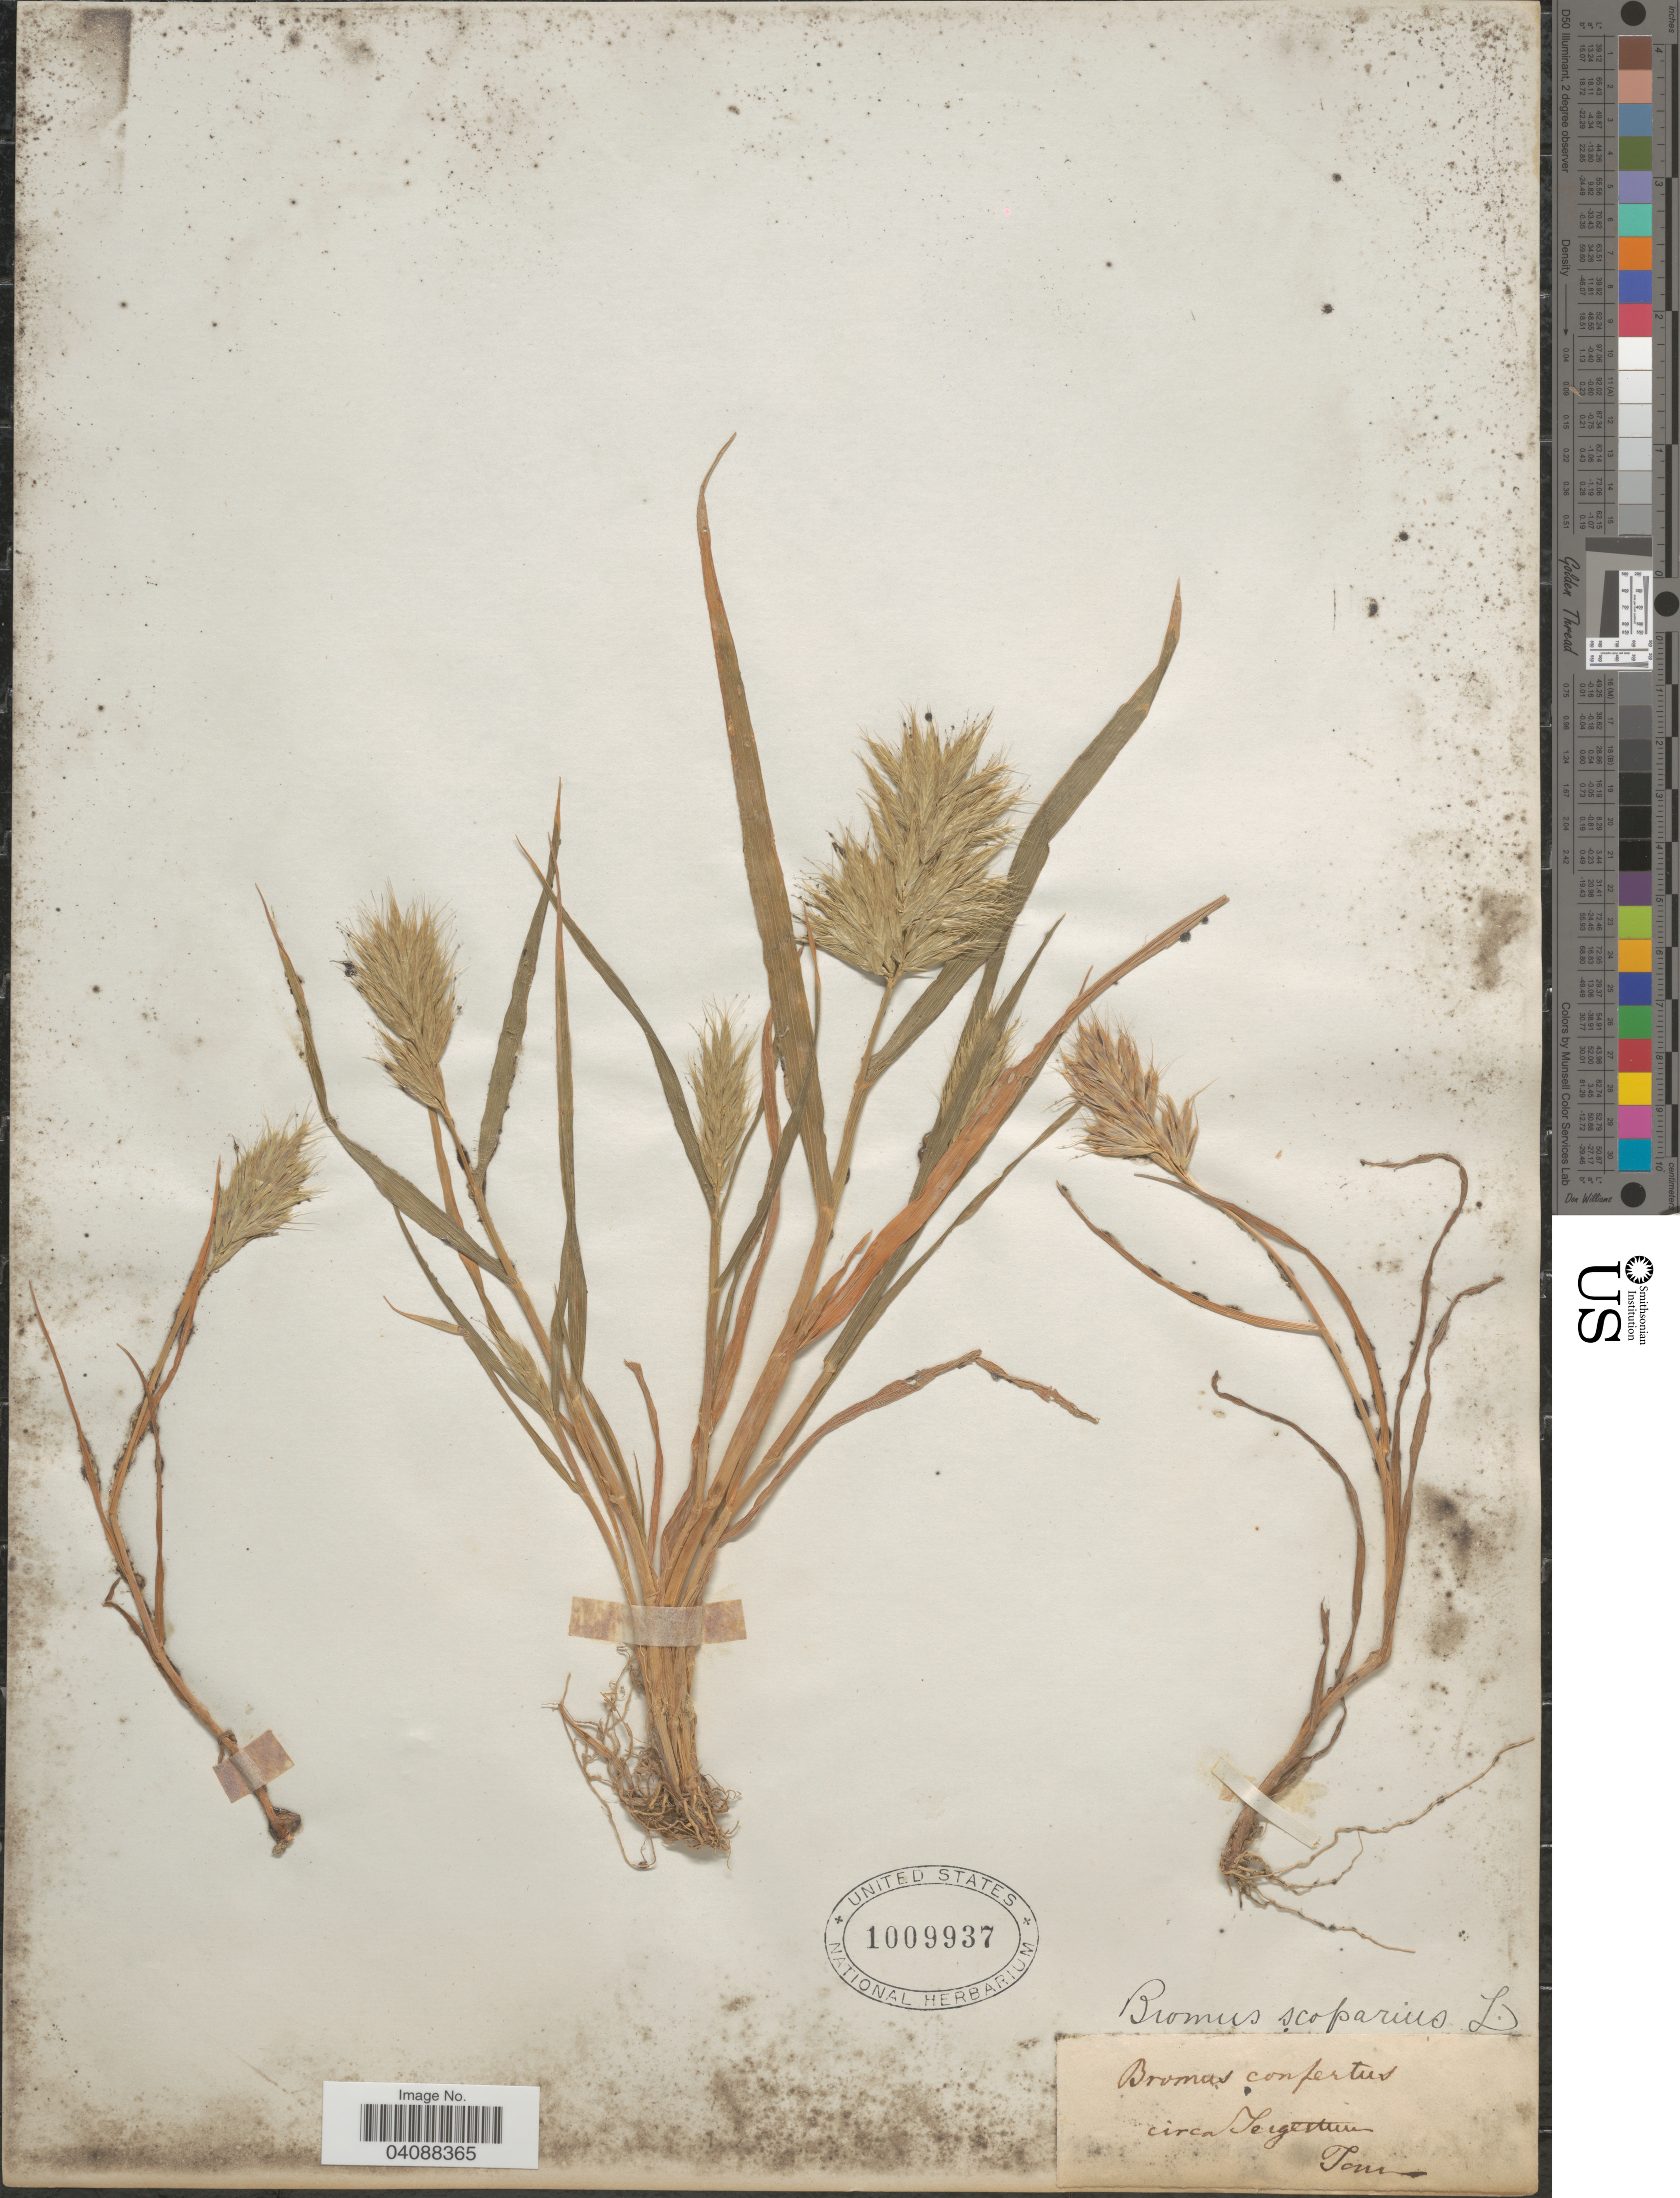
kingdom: Plantae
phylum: Tracheophyta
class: Liliopsida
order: Poales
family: Poaceae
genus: Bromus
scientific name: Bromus scoparius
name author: L.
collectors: -. Tom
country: Italy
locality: Circa Tergestum.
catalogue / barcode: US 1009937